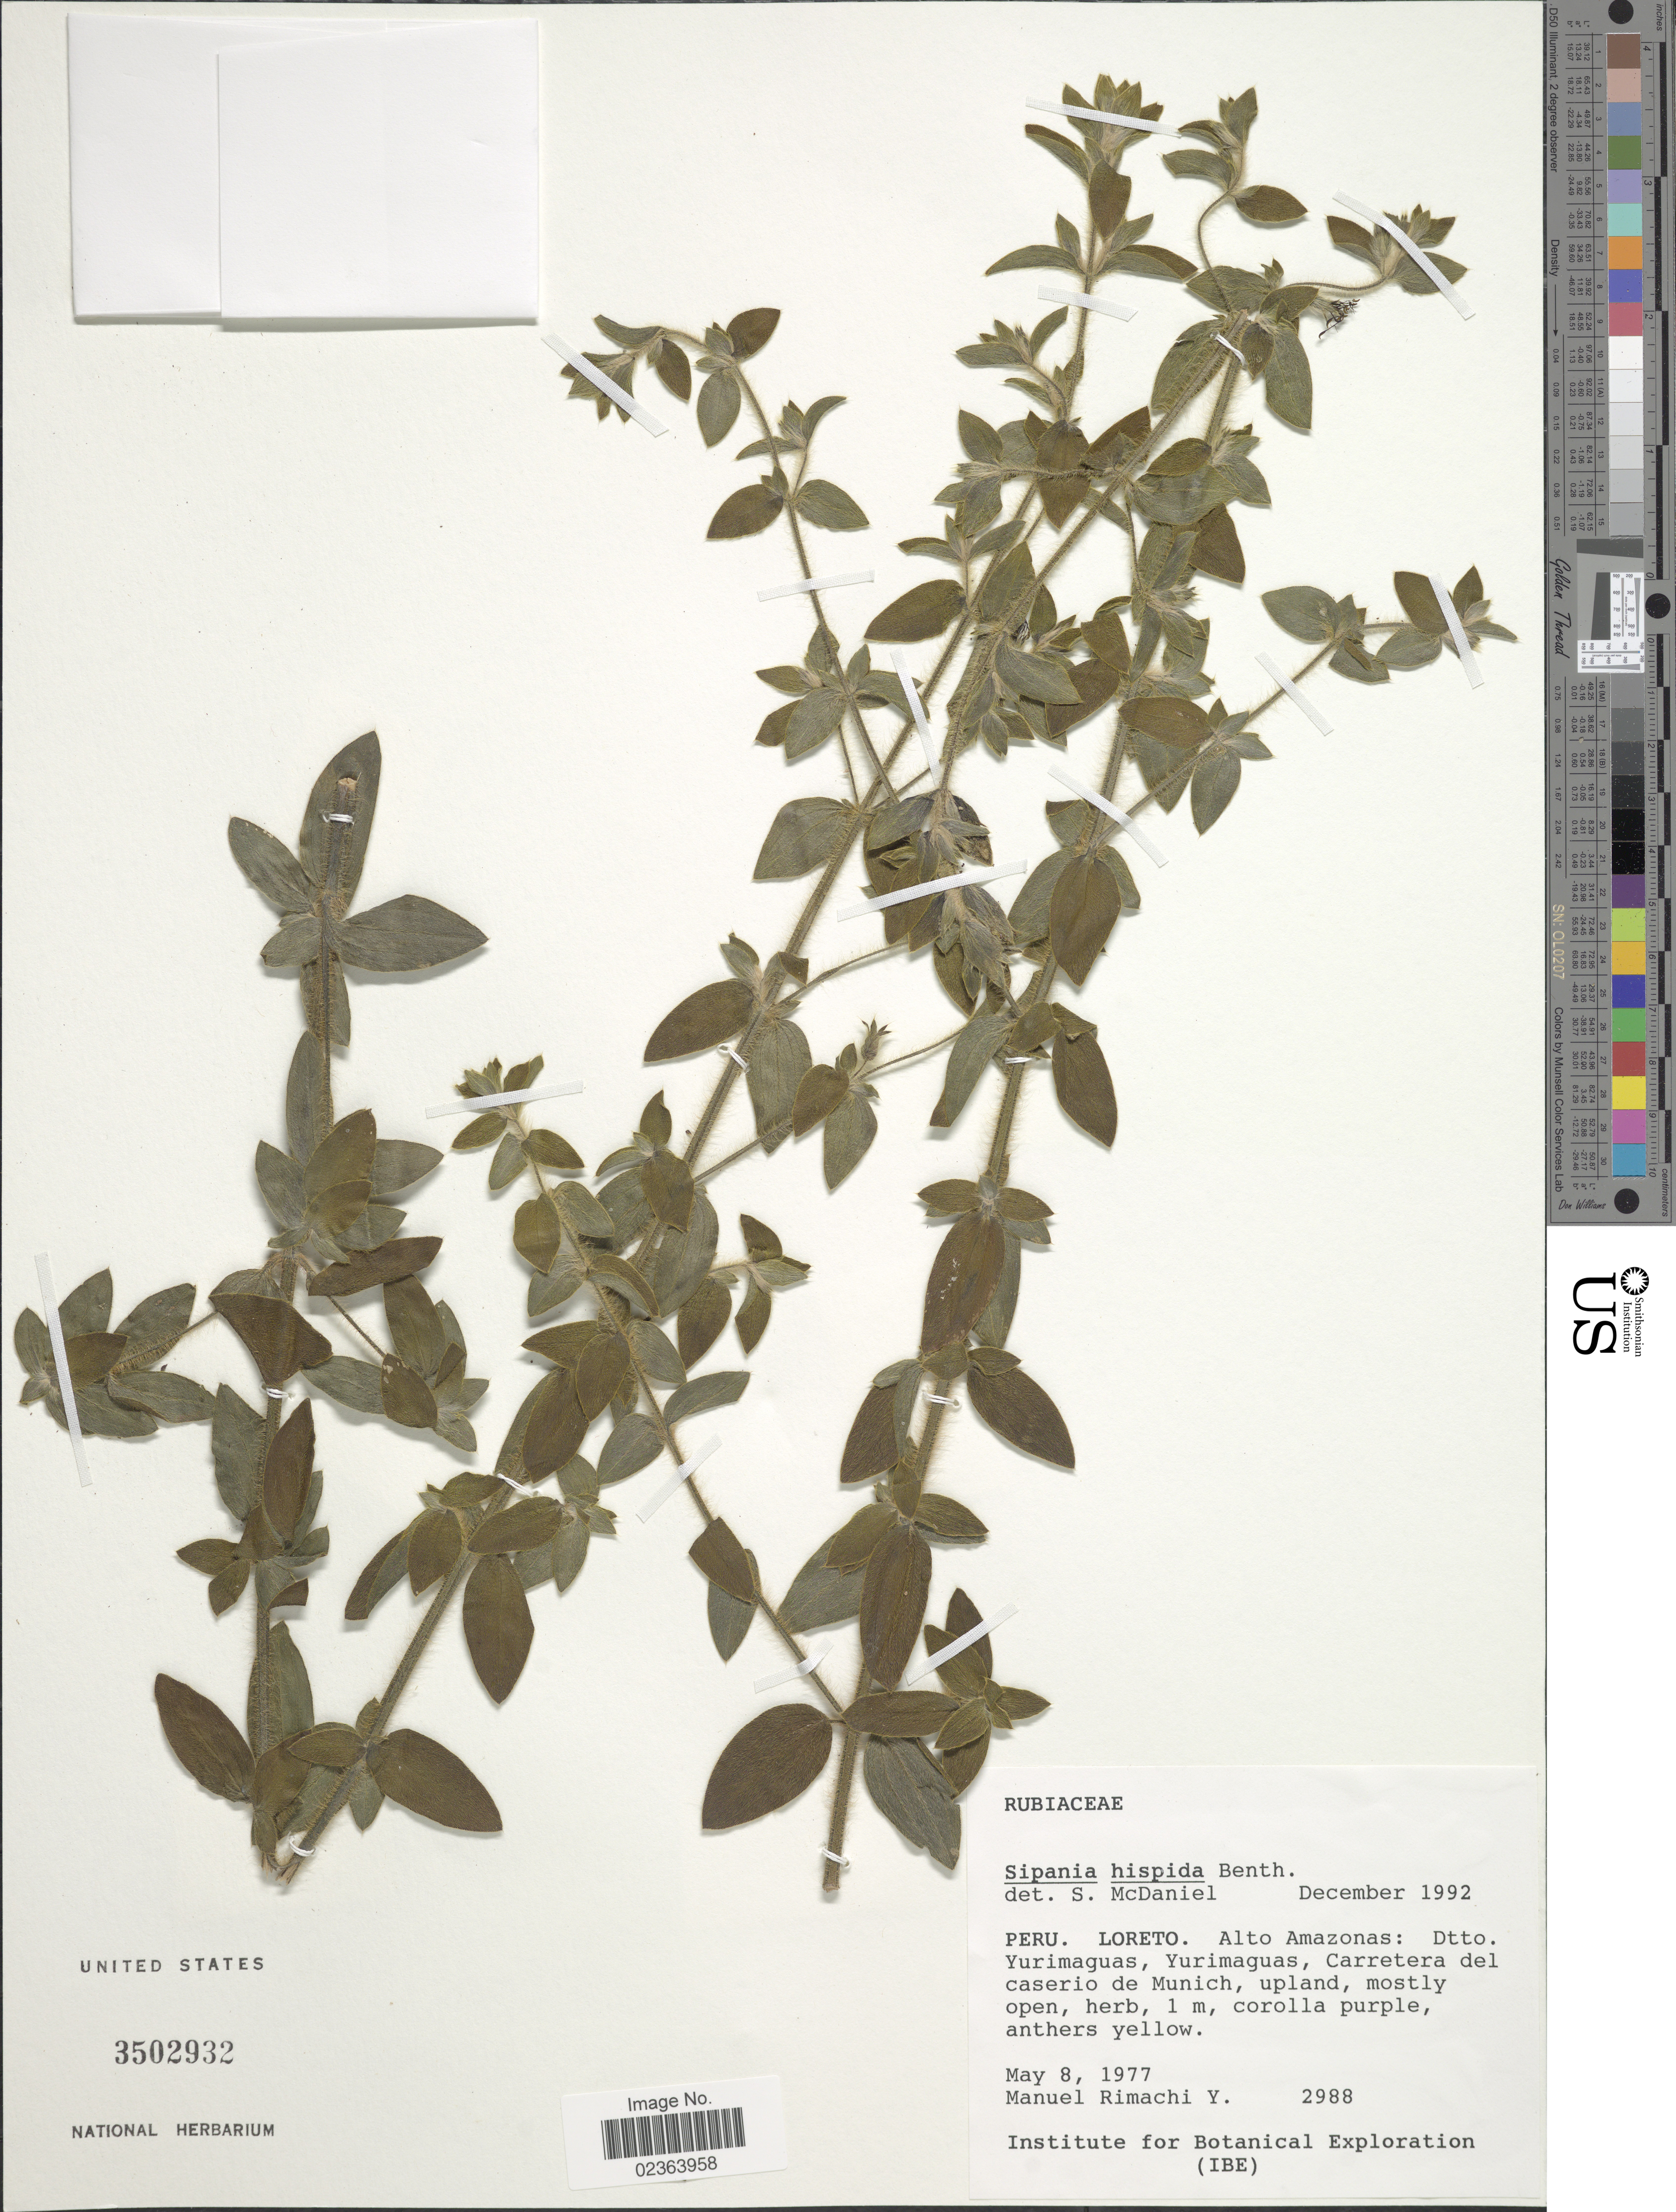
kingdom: Plantae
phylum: Tracheophyta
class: Magnoliopsida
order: Gentianales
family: Rubiaceae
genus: Sipanea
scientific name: Sipanea hispida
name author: Benth. ex Wernham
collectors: M. Rimachi Y.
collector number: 2988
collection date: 1977-05-08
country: Peru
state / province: Loreto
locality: Peru, Loreto, Alto Amazonas, Dtto. Yurimaguas, Yurimaguas, Carretera del caserio de Munich, upland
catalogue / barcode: US 3502932